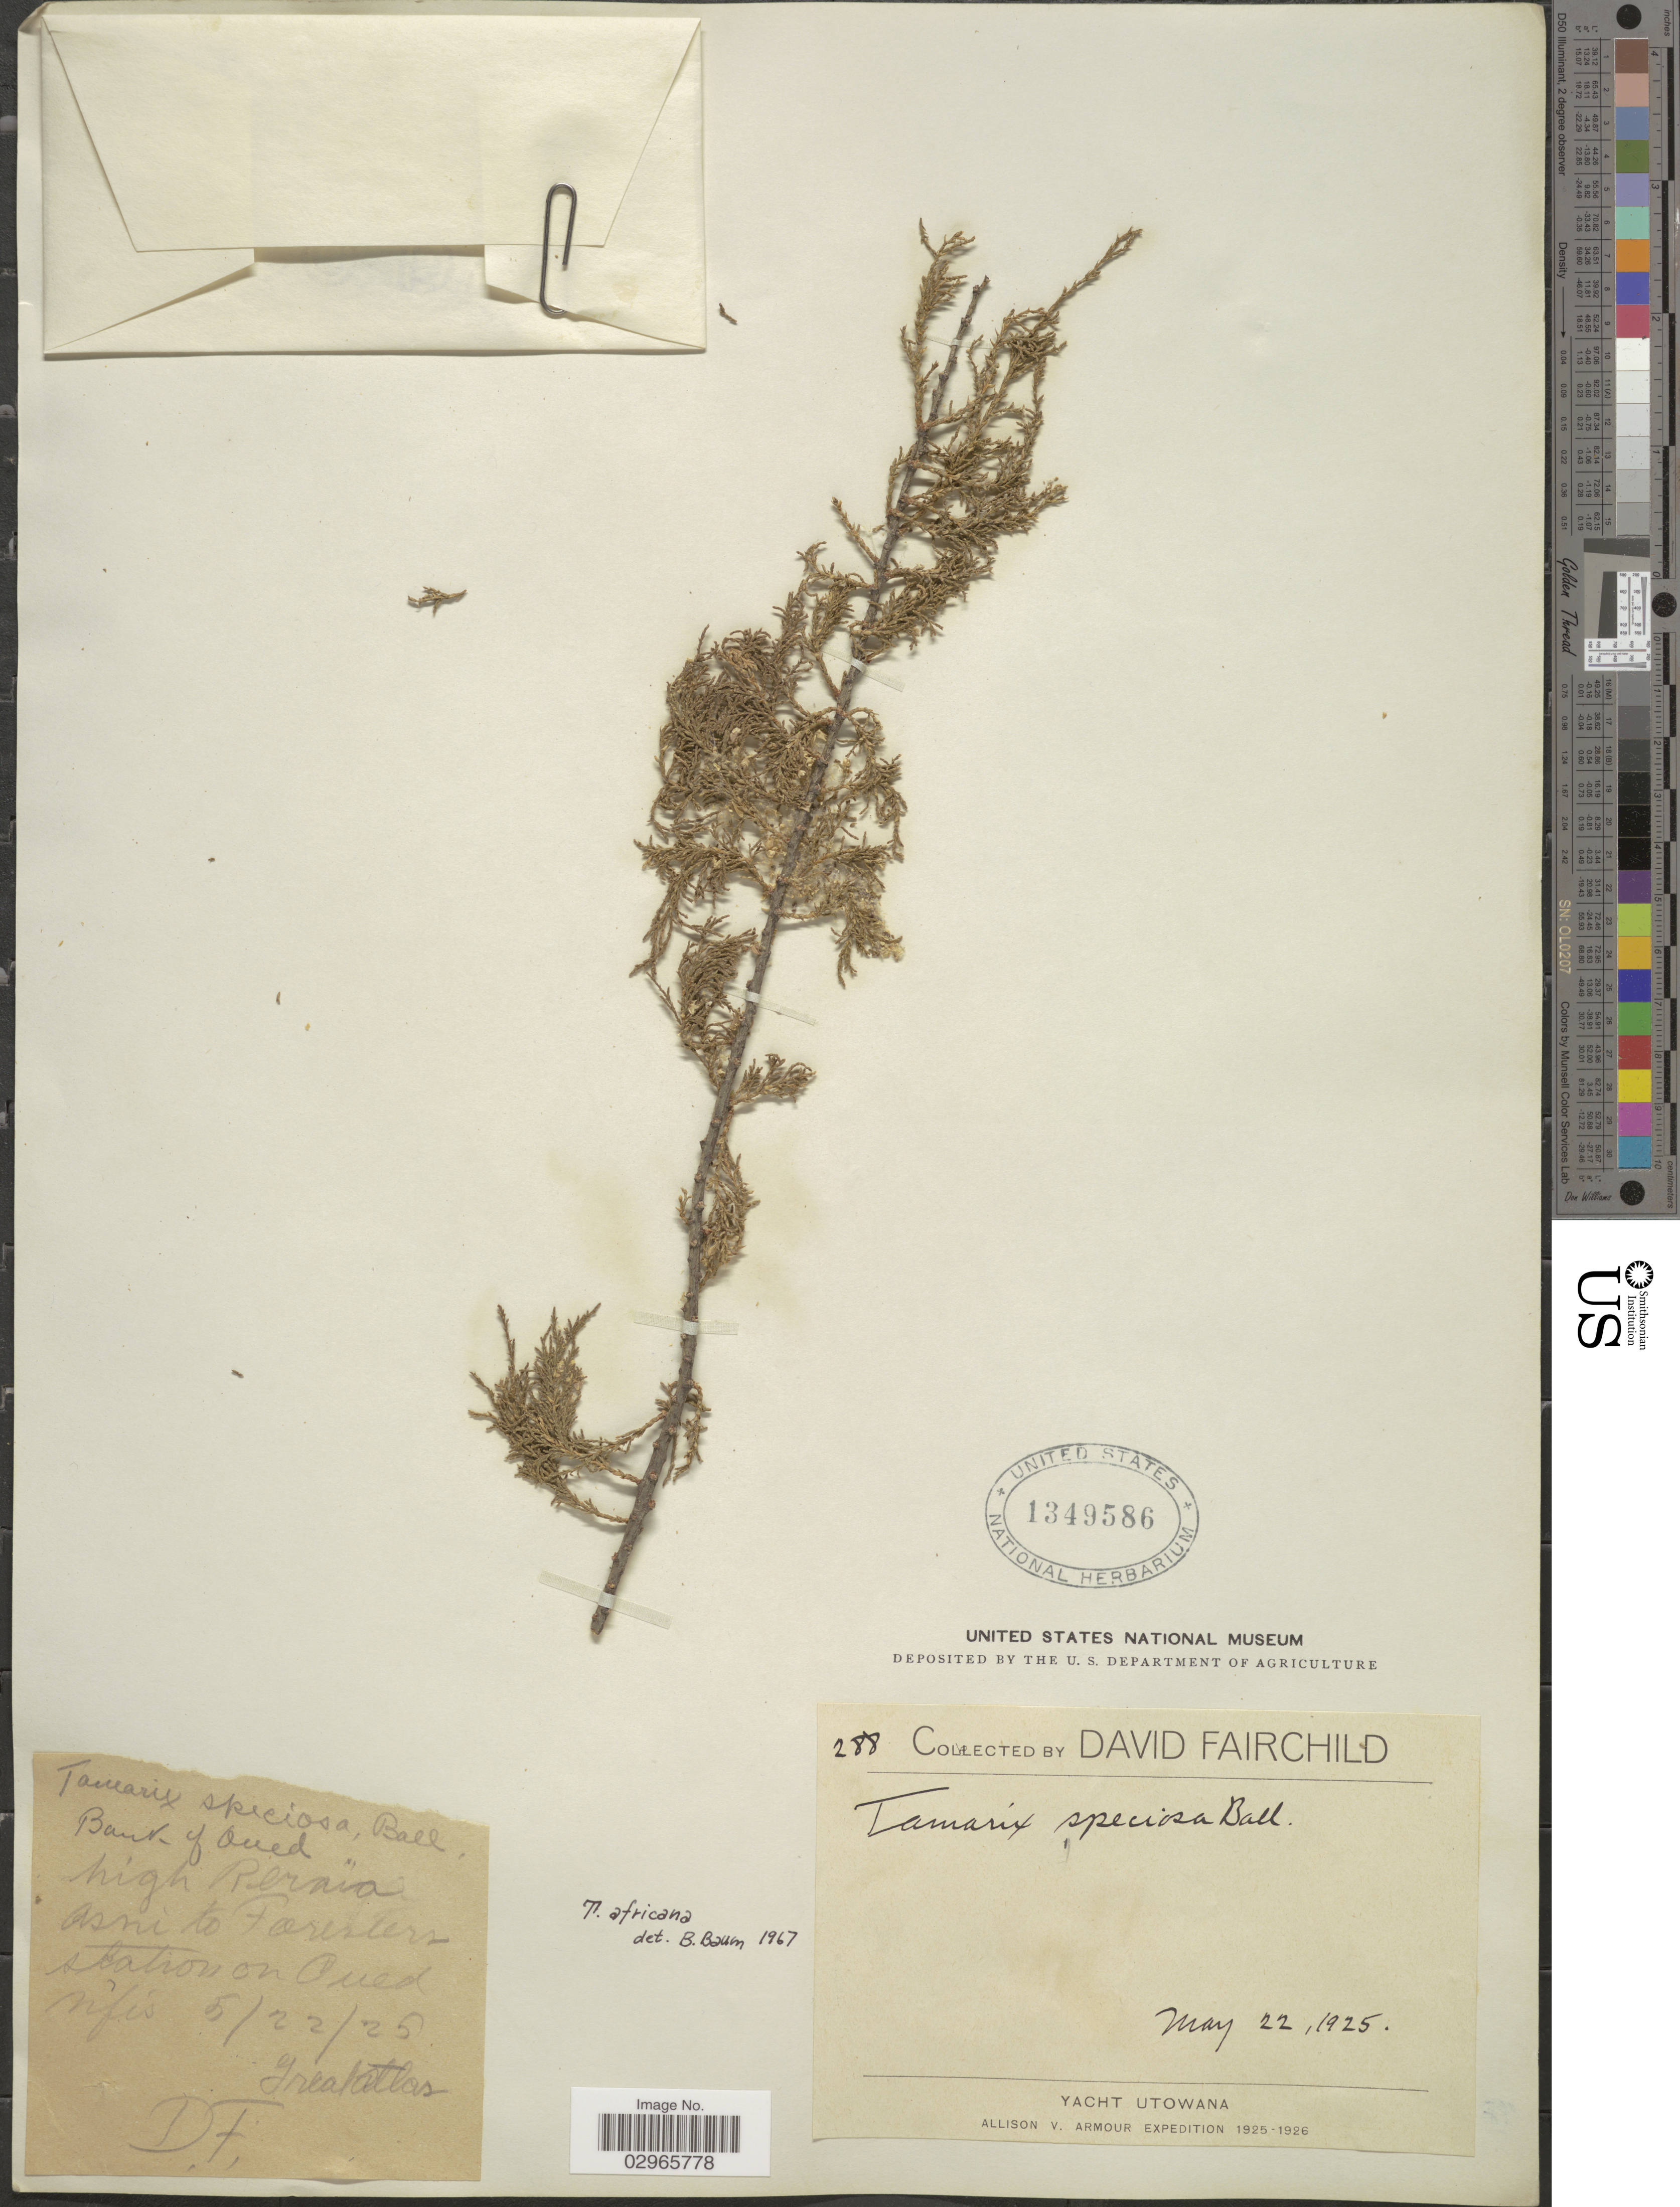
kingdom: Plantae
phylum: Tracheophyta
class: Magnoliopsida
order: Caryophyllales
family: Tamaricaceae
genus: Tamarix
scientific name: Tamarix africana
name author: Poir.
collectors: D. Fairchild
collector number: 288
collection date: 1925-05-22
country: Morocco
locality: Bank of Oued, high Reräia Asni to Foresters Station on Oued Nfis. Great Atlas.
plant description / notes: Corrected "High Reräia Asni to Forestiers Station on Oued rifis. Great Atlas" to "Bank of Oued, high Reräia Asni to Foresters Station on Oued Nfis. Great Atlas." Changed country from Algeria to Morocco.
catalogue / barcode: US 1349586